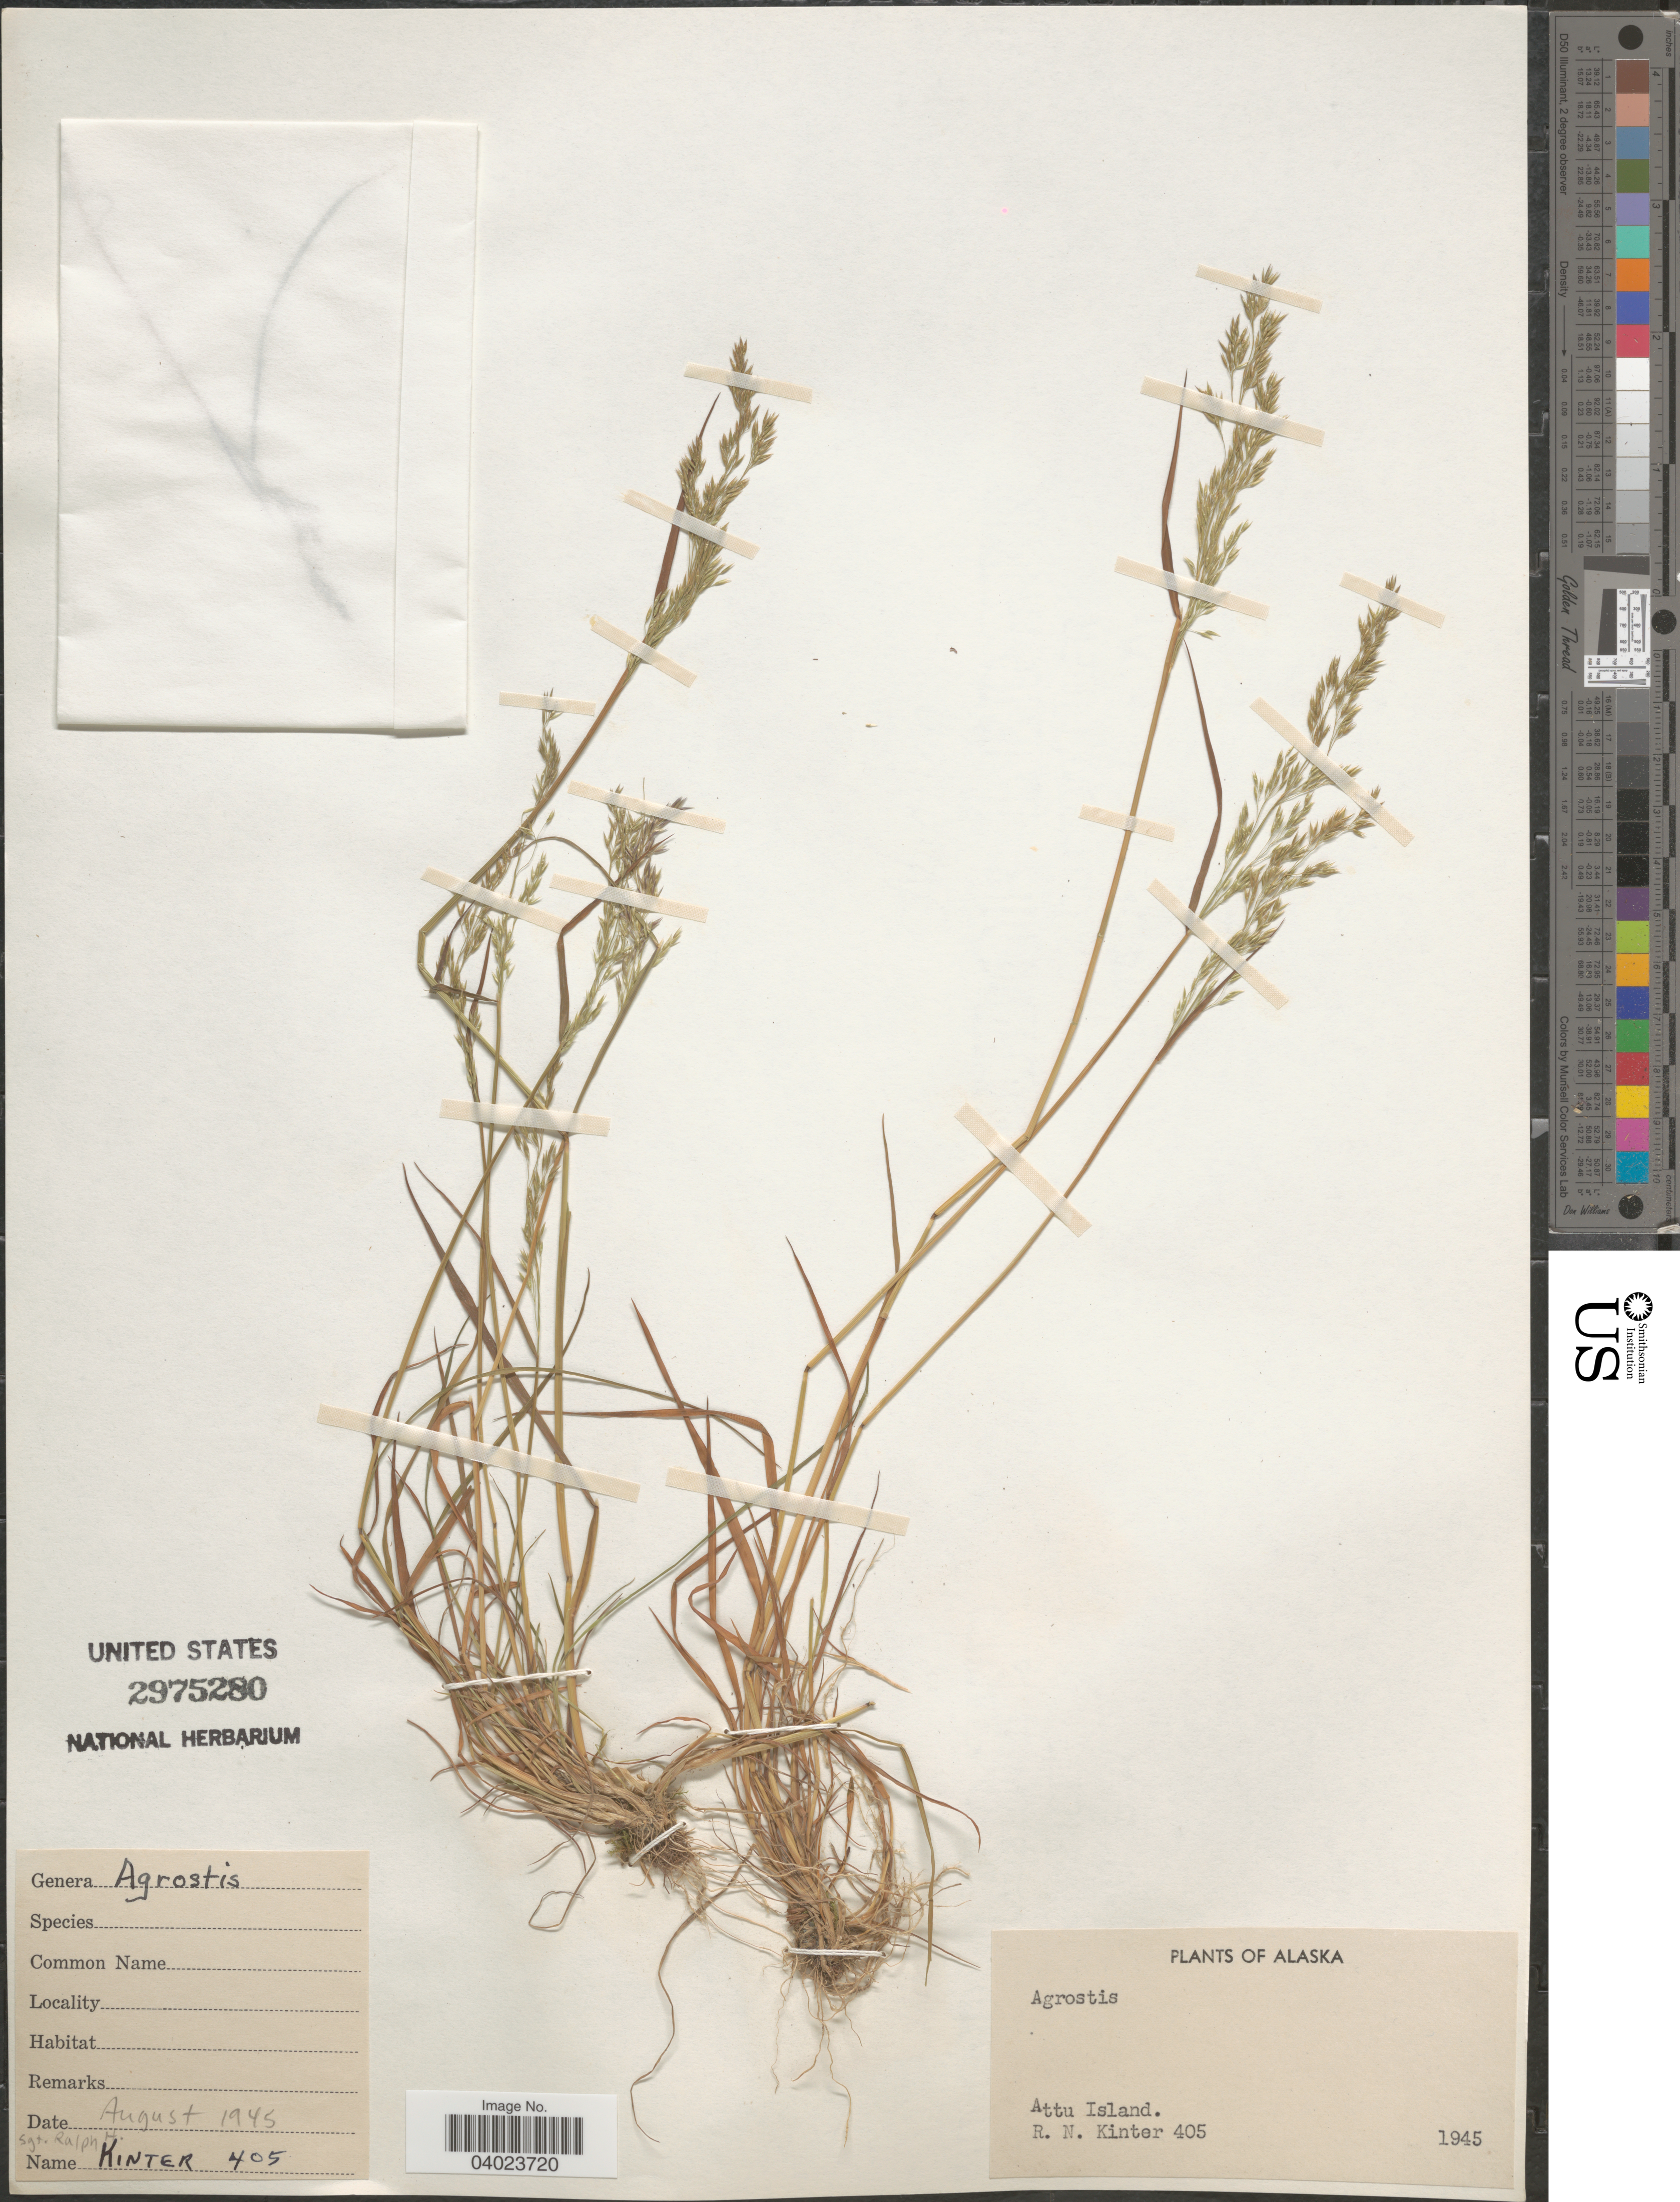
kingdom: Plantae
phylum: Tracheophyta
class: Liliopsida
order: Poales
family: Poaceae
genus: Agrostis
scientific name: Agrostis sp.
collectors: R. Kinter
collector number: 405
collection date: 1945-08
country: United States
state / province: Alaska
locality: Attu Island.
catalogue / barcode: US 2975280